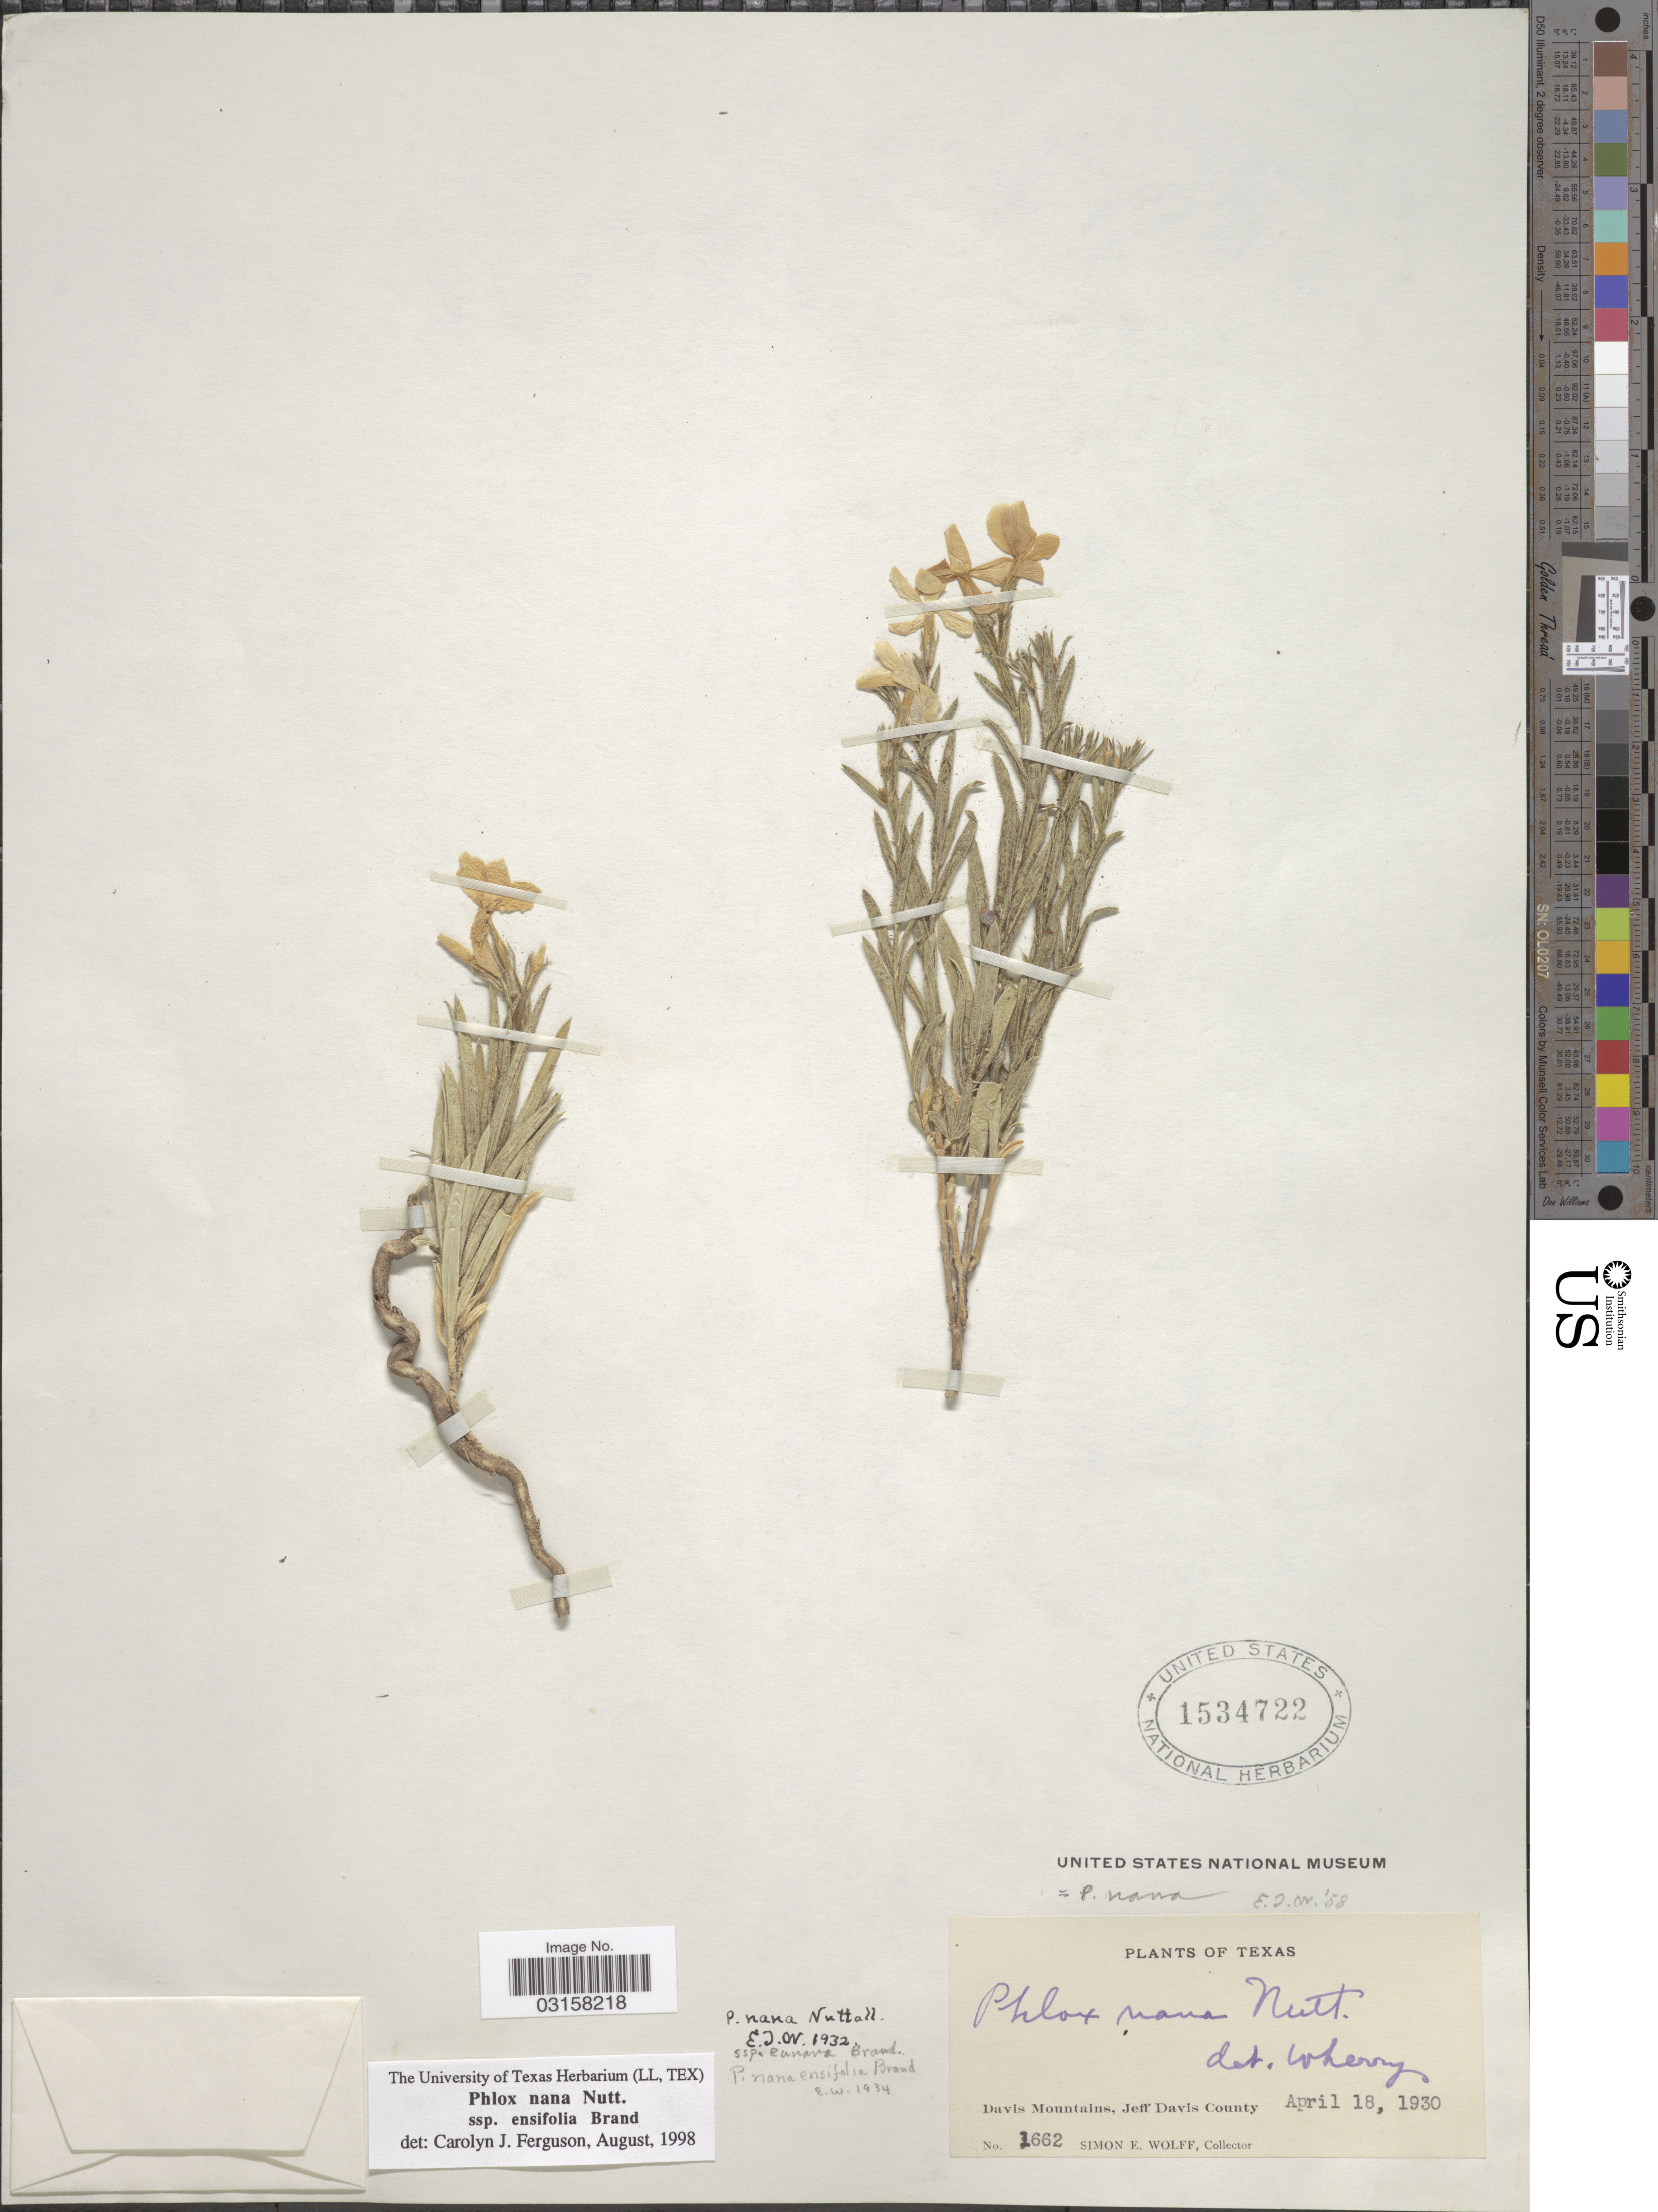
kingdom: Plantae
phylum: Tracheophyta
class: Magnoliopsida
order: Ericales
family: Polemoniaceae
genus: Phlox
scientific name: Phlox mesoleuca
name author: Greene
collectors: S. E. Wolff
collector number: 1662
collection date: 1930-04-18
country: United States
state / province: Texas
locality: Davis Mountains, Jeff Davis County.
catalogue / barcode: US 1534722